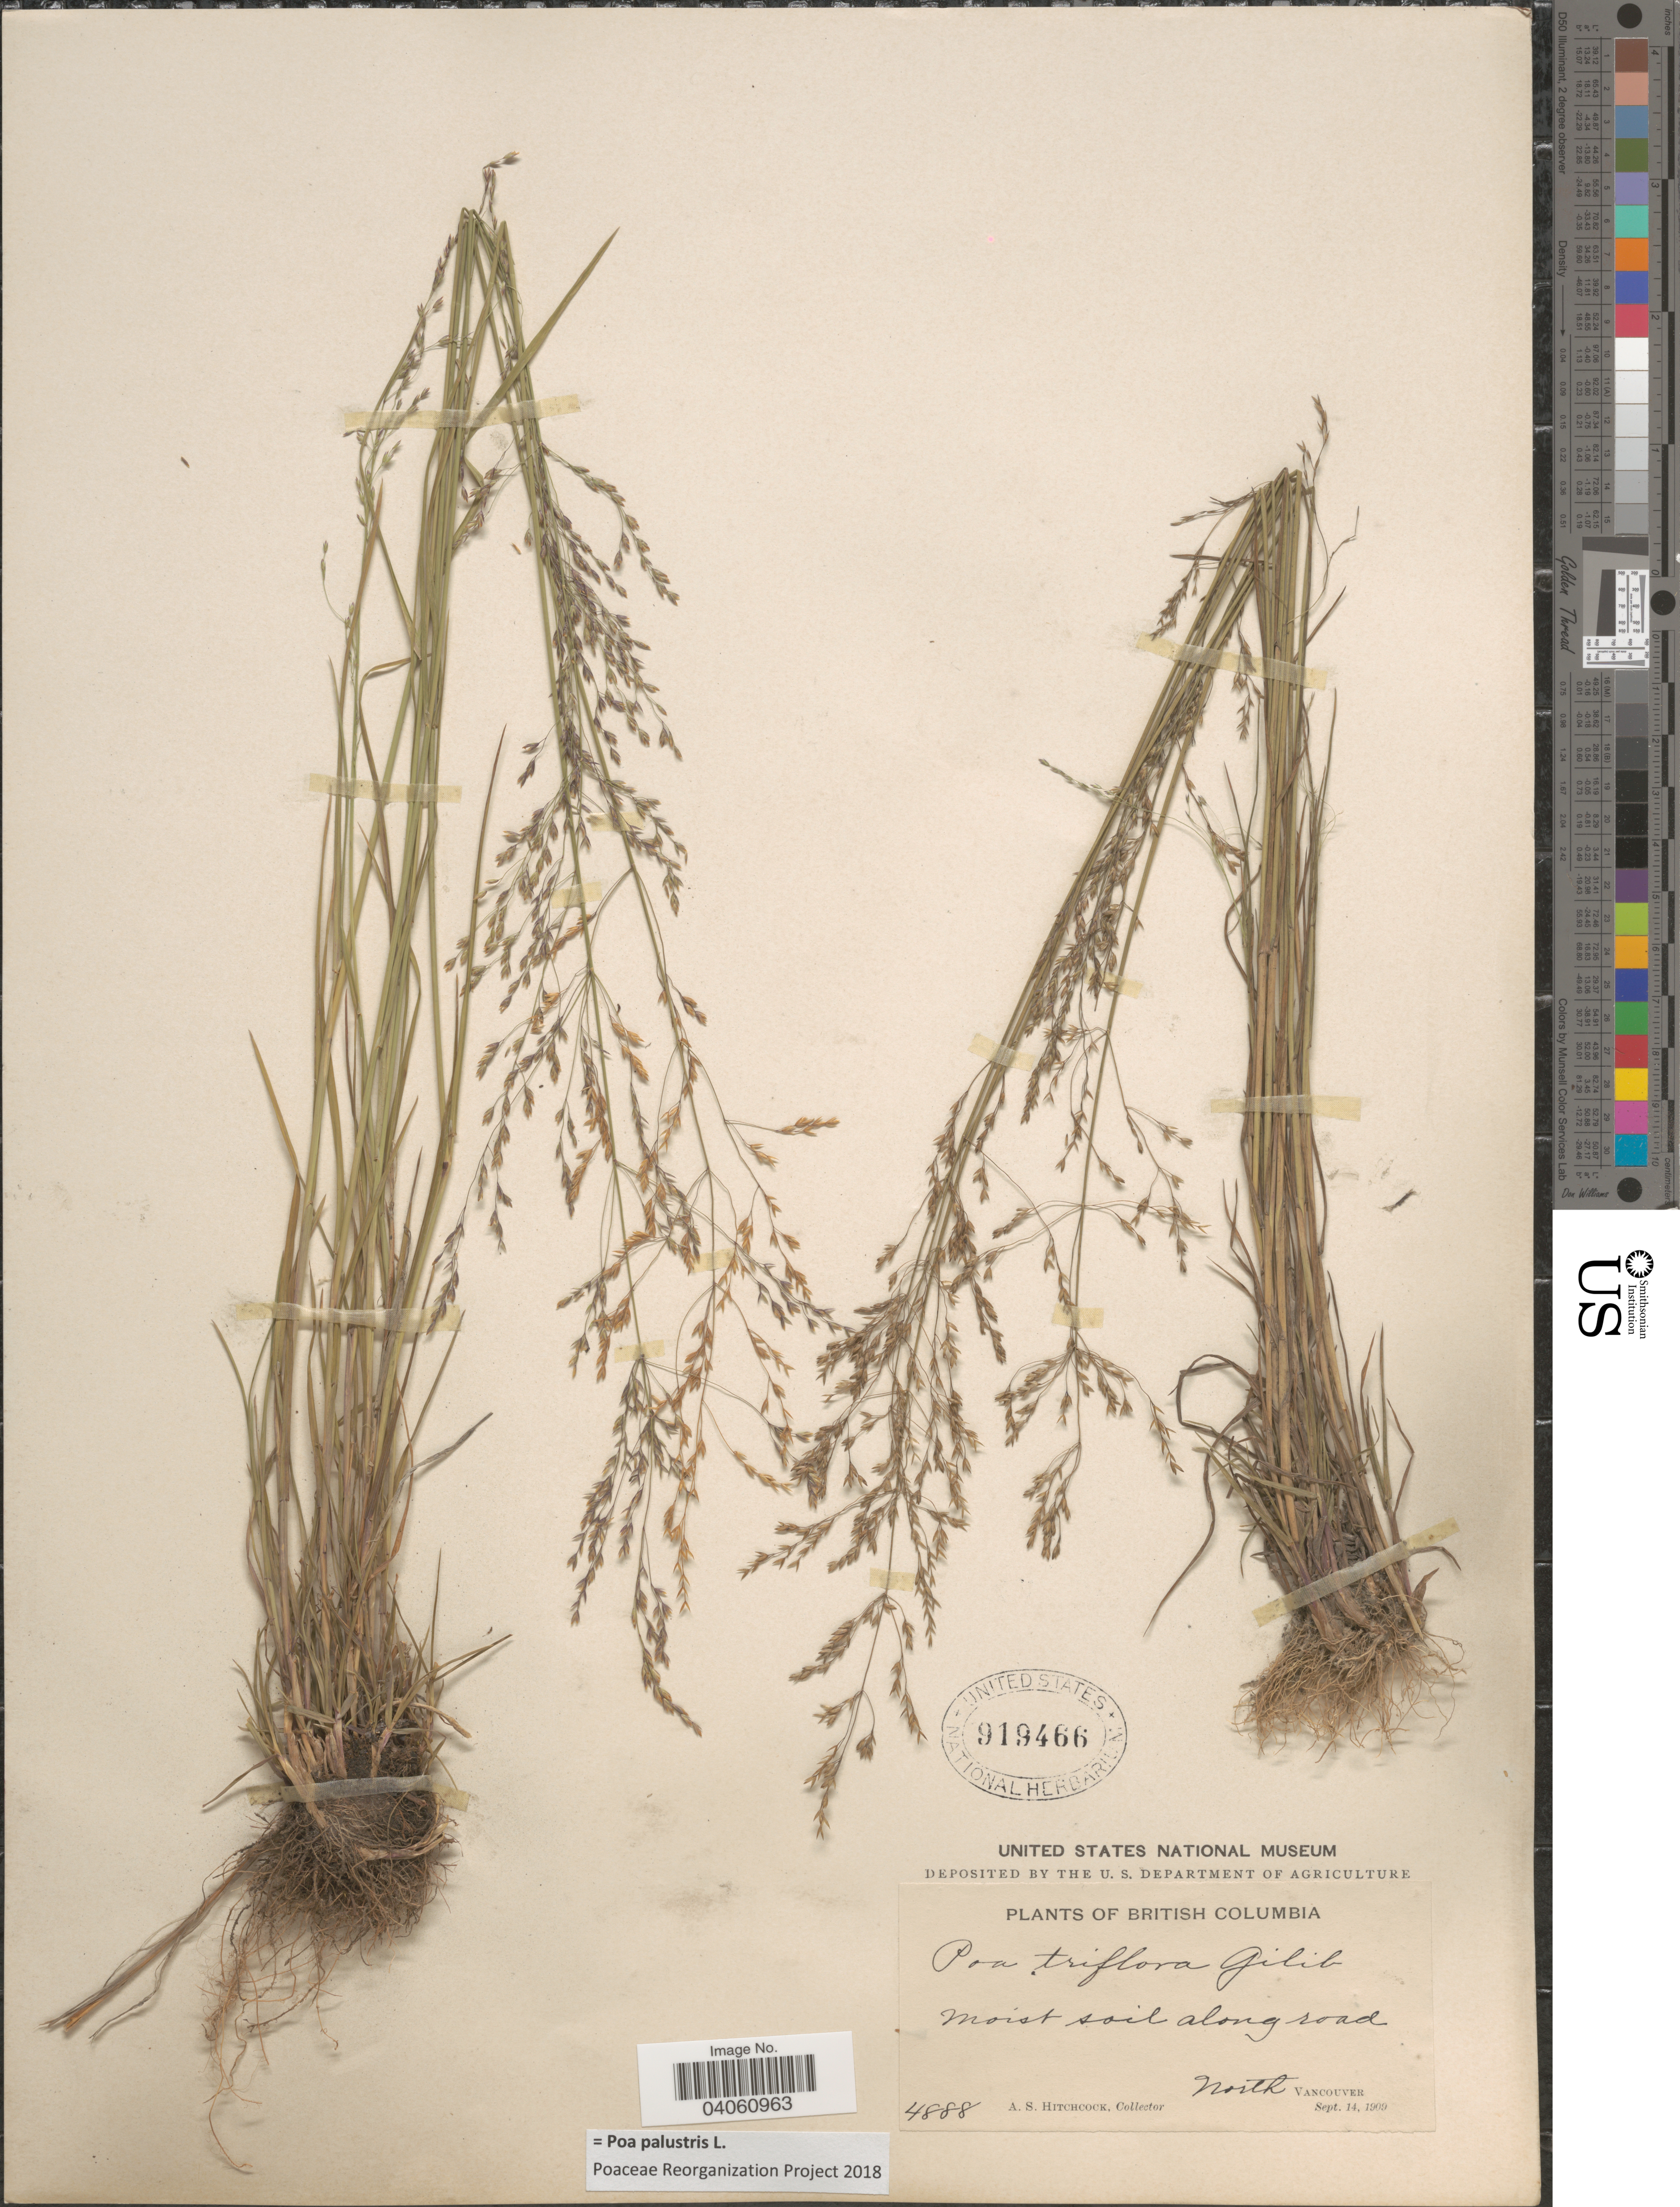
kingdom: Plantae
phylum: Tracheophyta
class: Liliopsida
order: Poales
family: Poaceae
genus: Poa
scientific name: Poa palustris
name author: L.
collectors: A. S. Hitchcock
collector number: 4888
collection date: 1909-09-14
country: Canada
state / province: British Columbia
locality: Along road. North Vancouver.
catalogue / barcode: US 919466